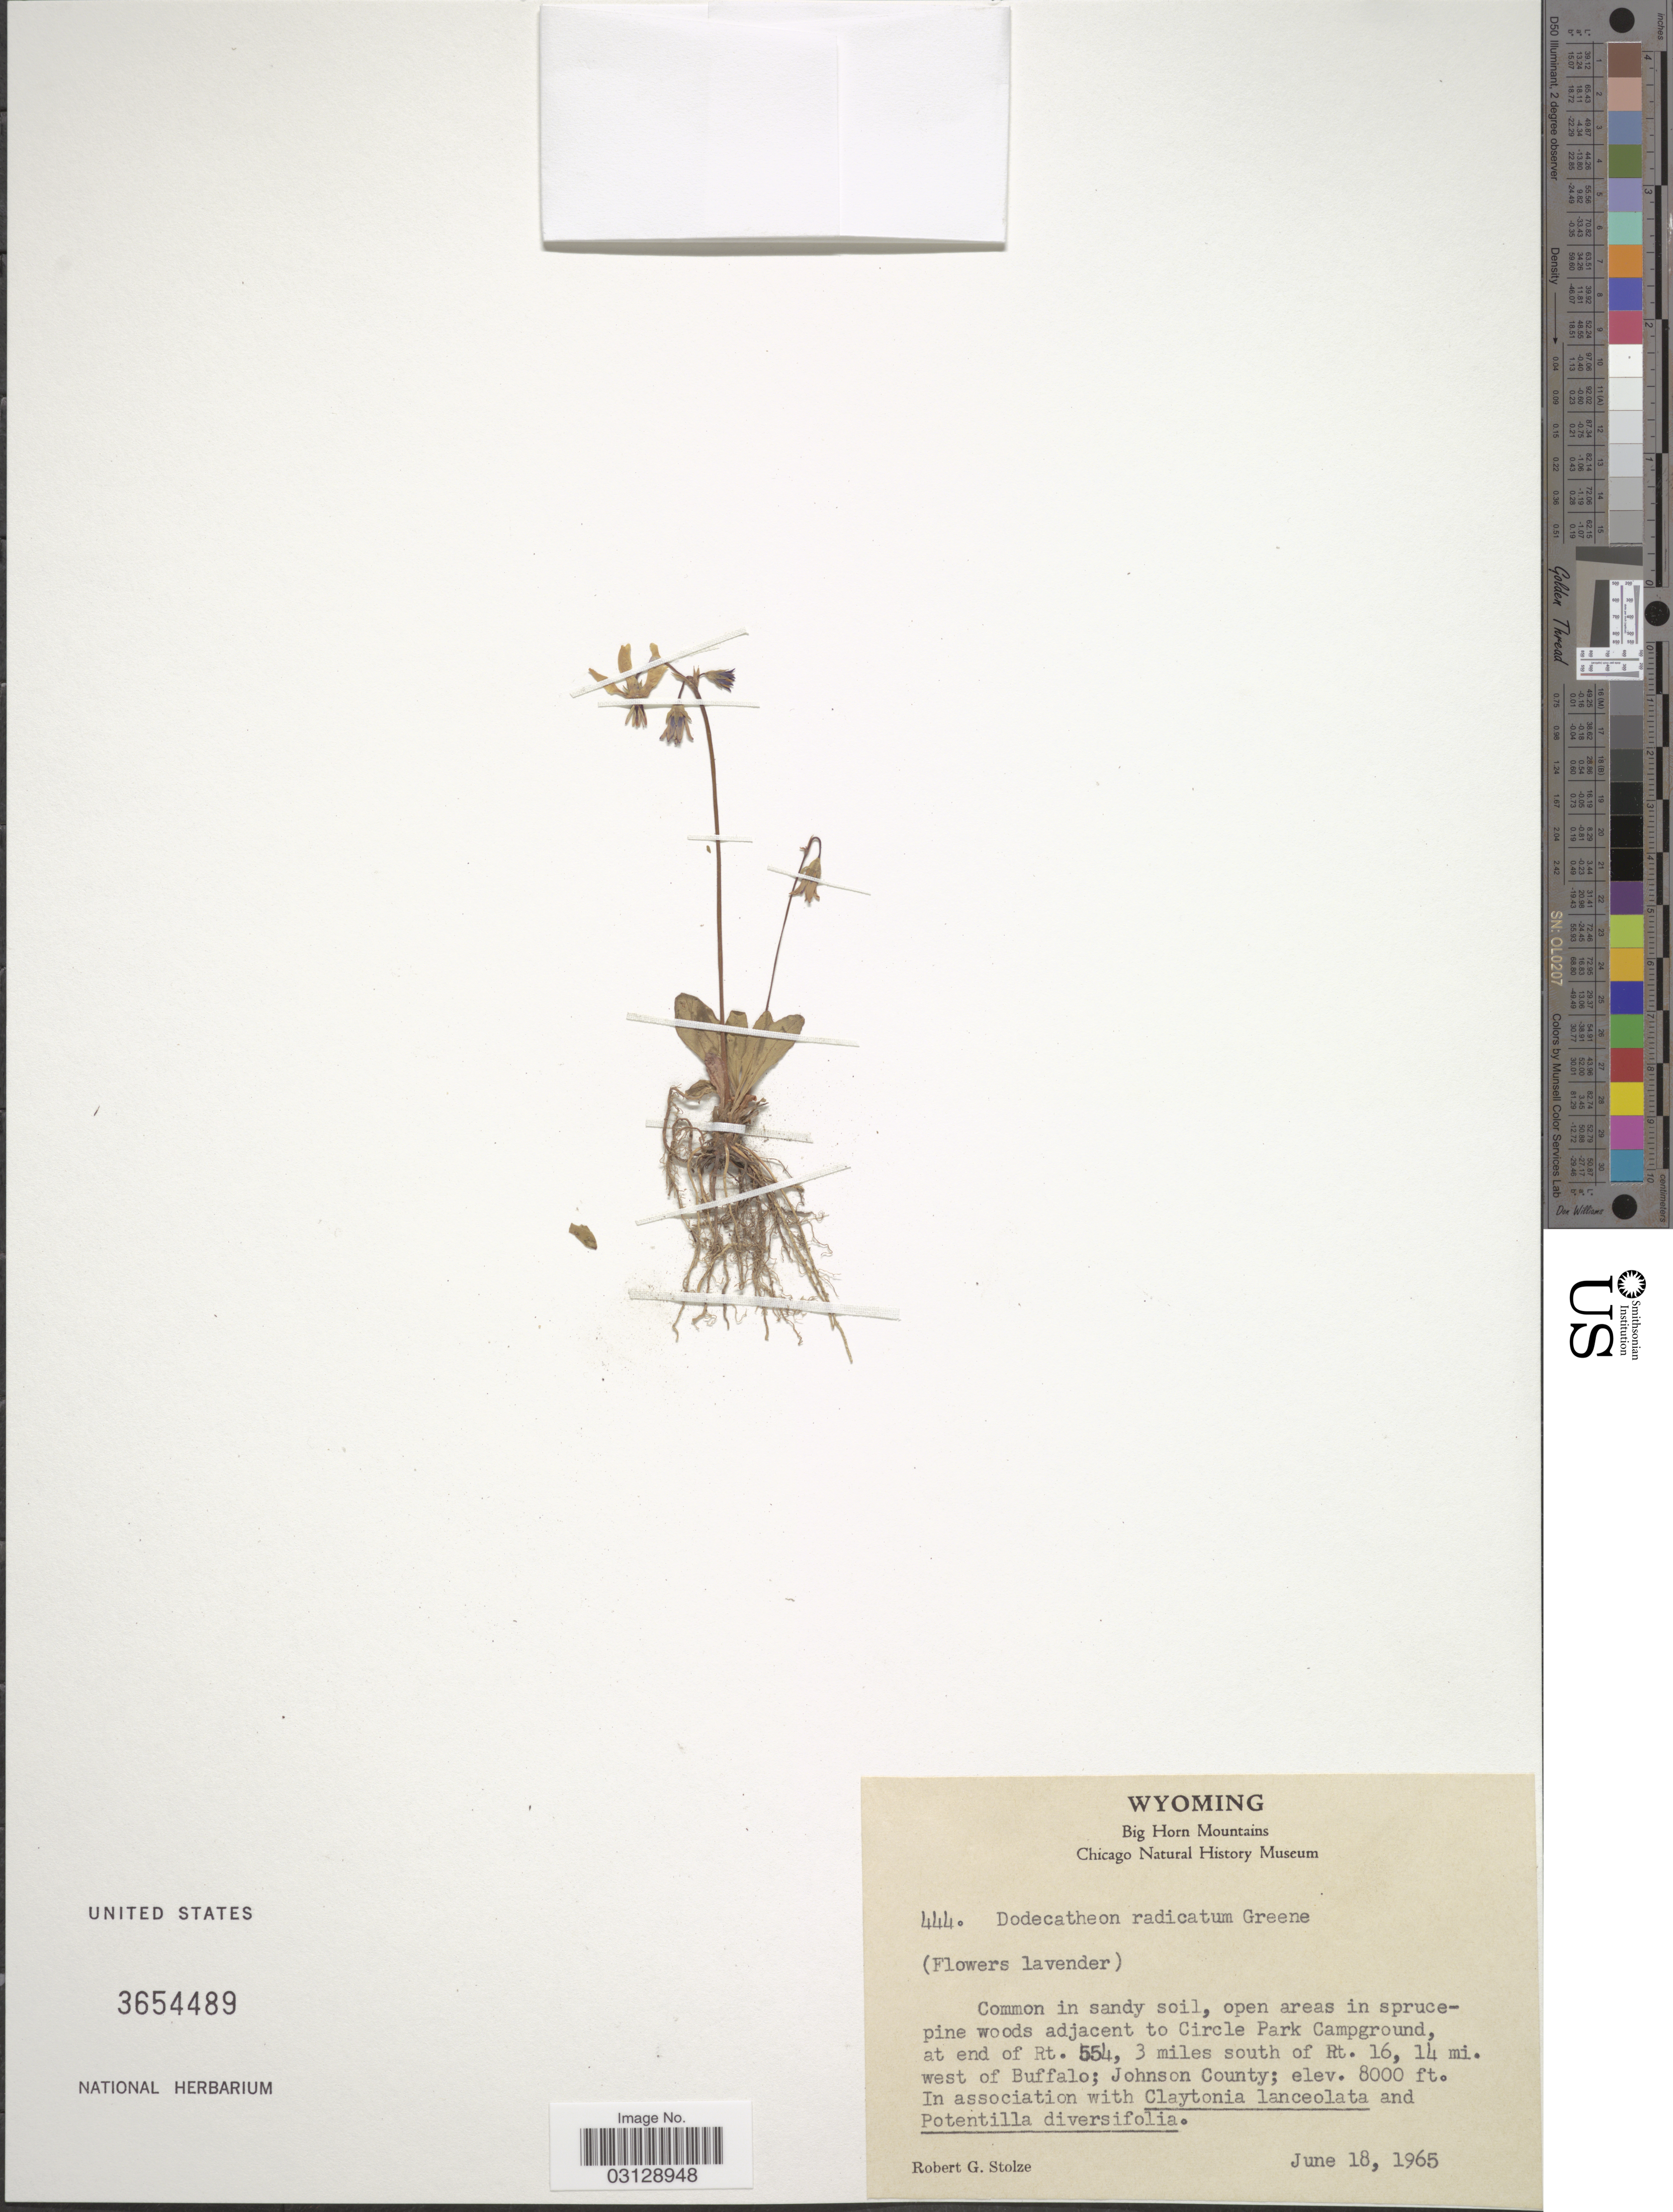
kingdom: Plantae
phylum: Tracheophyta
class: Magnoliopsida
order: Ericales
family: Primulaceae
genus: Dodecatheon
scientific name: Dodecatheon radicatum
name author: Greene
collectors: R. G. Stolze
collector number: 444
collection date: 1965-06-18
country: United States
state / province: Wyoming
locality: Big Horn Mountains. Open areas in sprucepine woods adjacent to Circle Park Campground, at end of Rt. 554, 3 miles south of Rt. 16, 14 mi. west of Buffalo; Johnson County.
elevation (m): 2438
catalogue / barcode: US 3654489